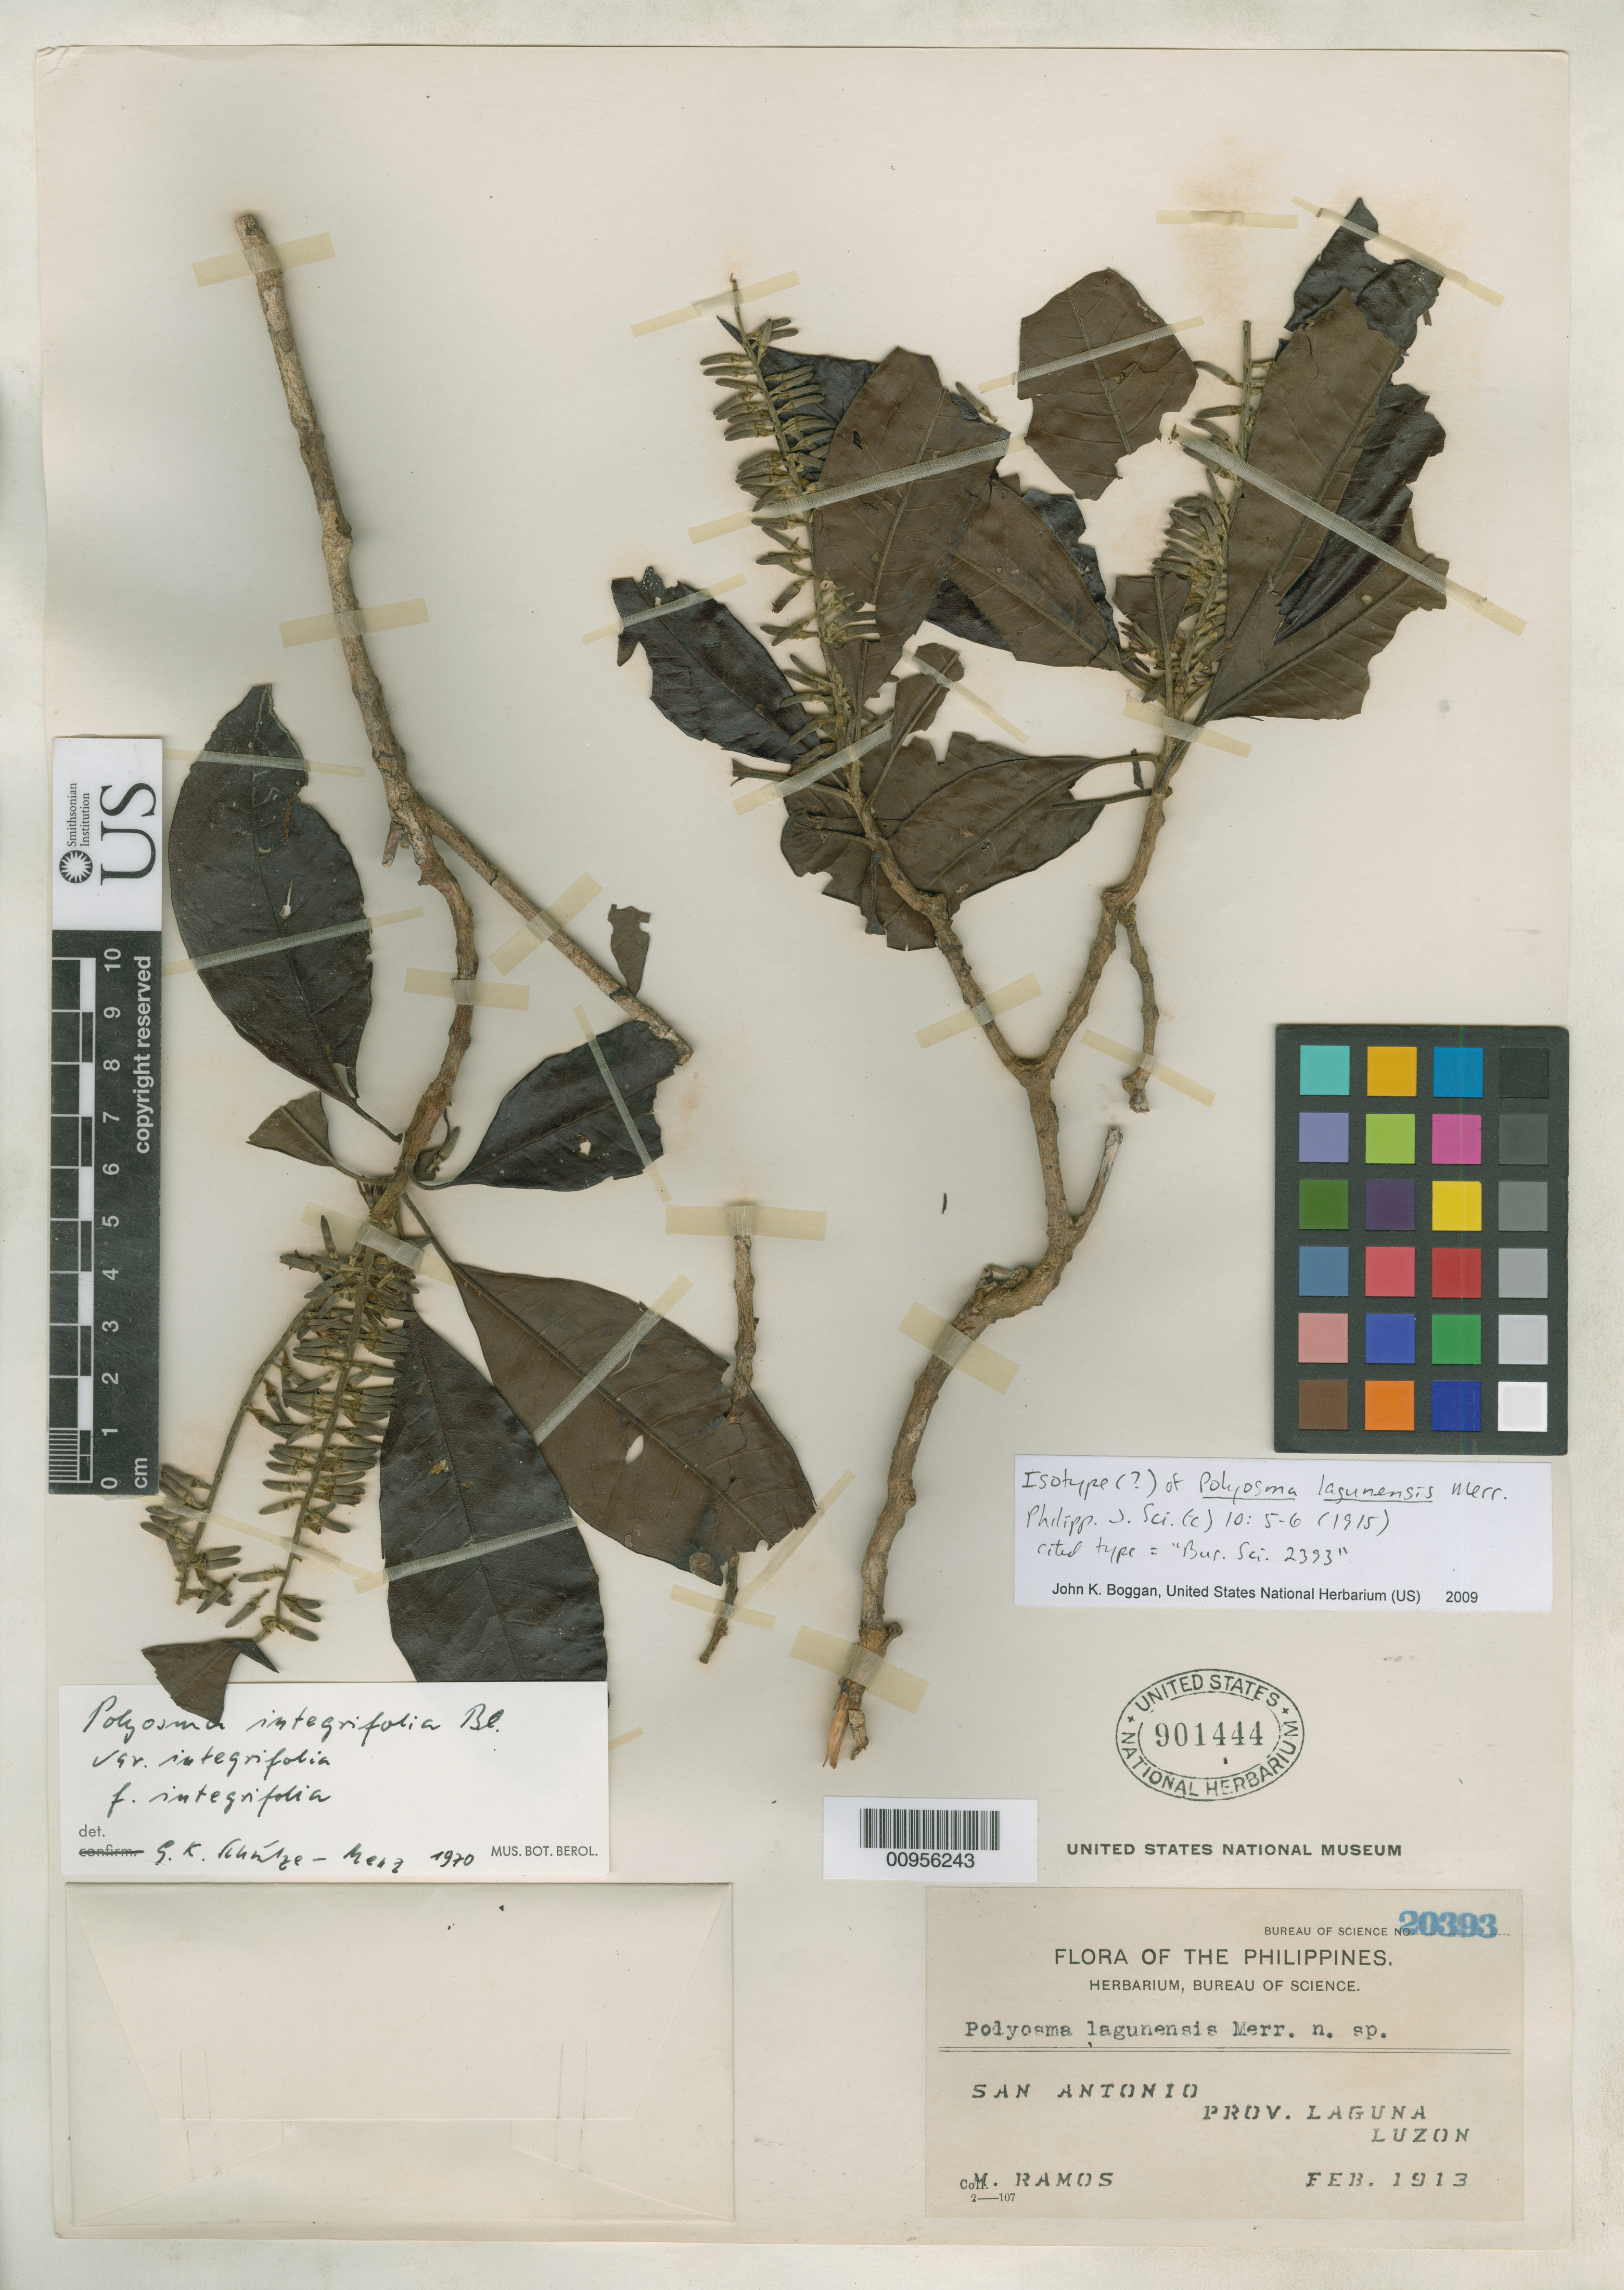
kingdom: Plantae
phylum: Tracheophyta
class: Magnoliopsida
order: Escalloniales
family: Escalloniaceae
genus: Polyosma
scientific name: Polyosma lagunensis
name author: Merr.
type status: Possible Isotype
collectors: M. Ramos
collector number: Bur. Sci. 20393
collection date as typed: Feb 1913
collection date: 1913-02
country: Philippines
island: Luzon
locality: San Antonio, Prov. Laguna, Luzon.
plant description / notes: Protologue cites type as "Bur. Sci. 2393", probably an error for 20393.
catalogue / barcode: US 901444